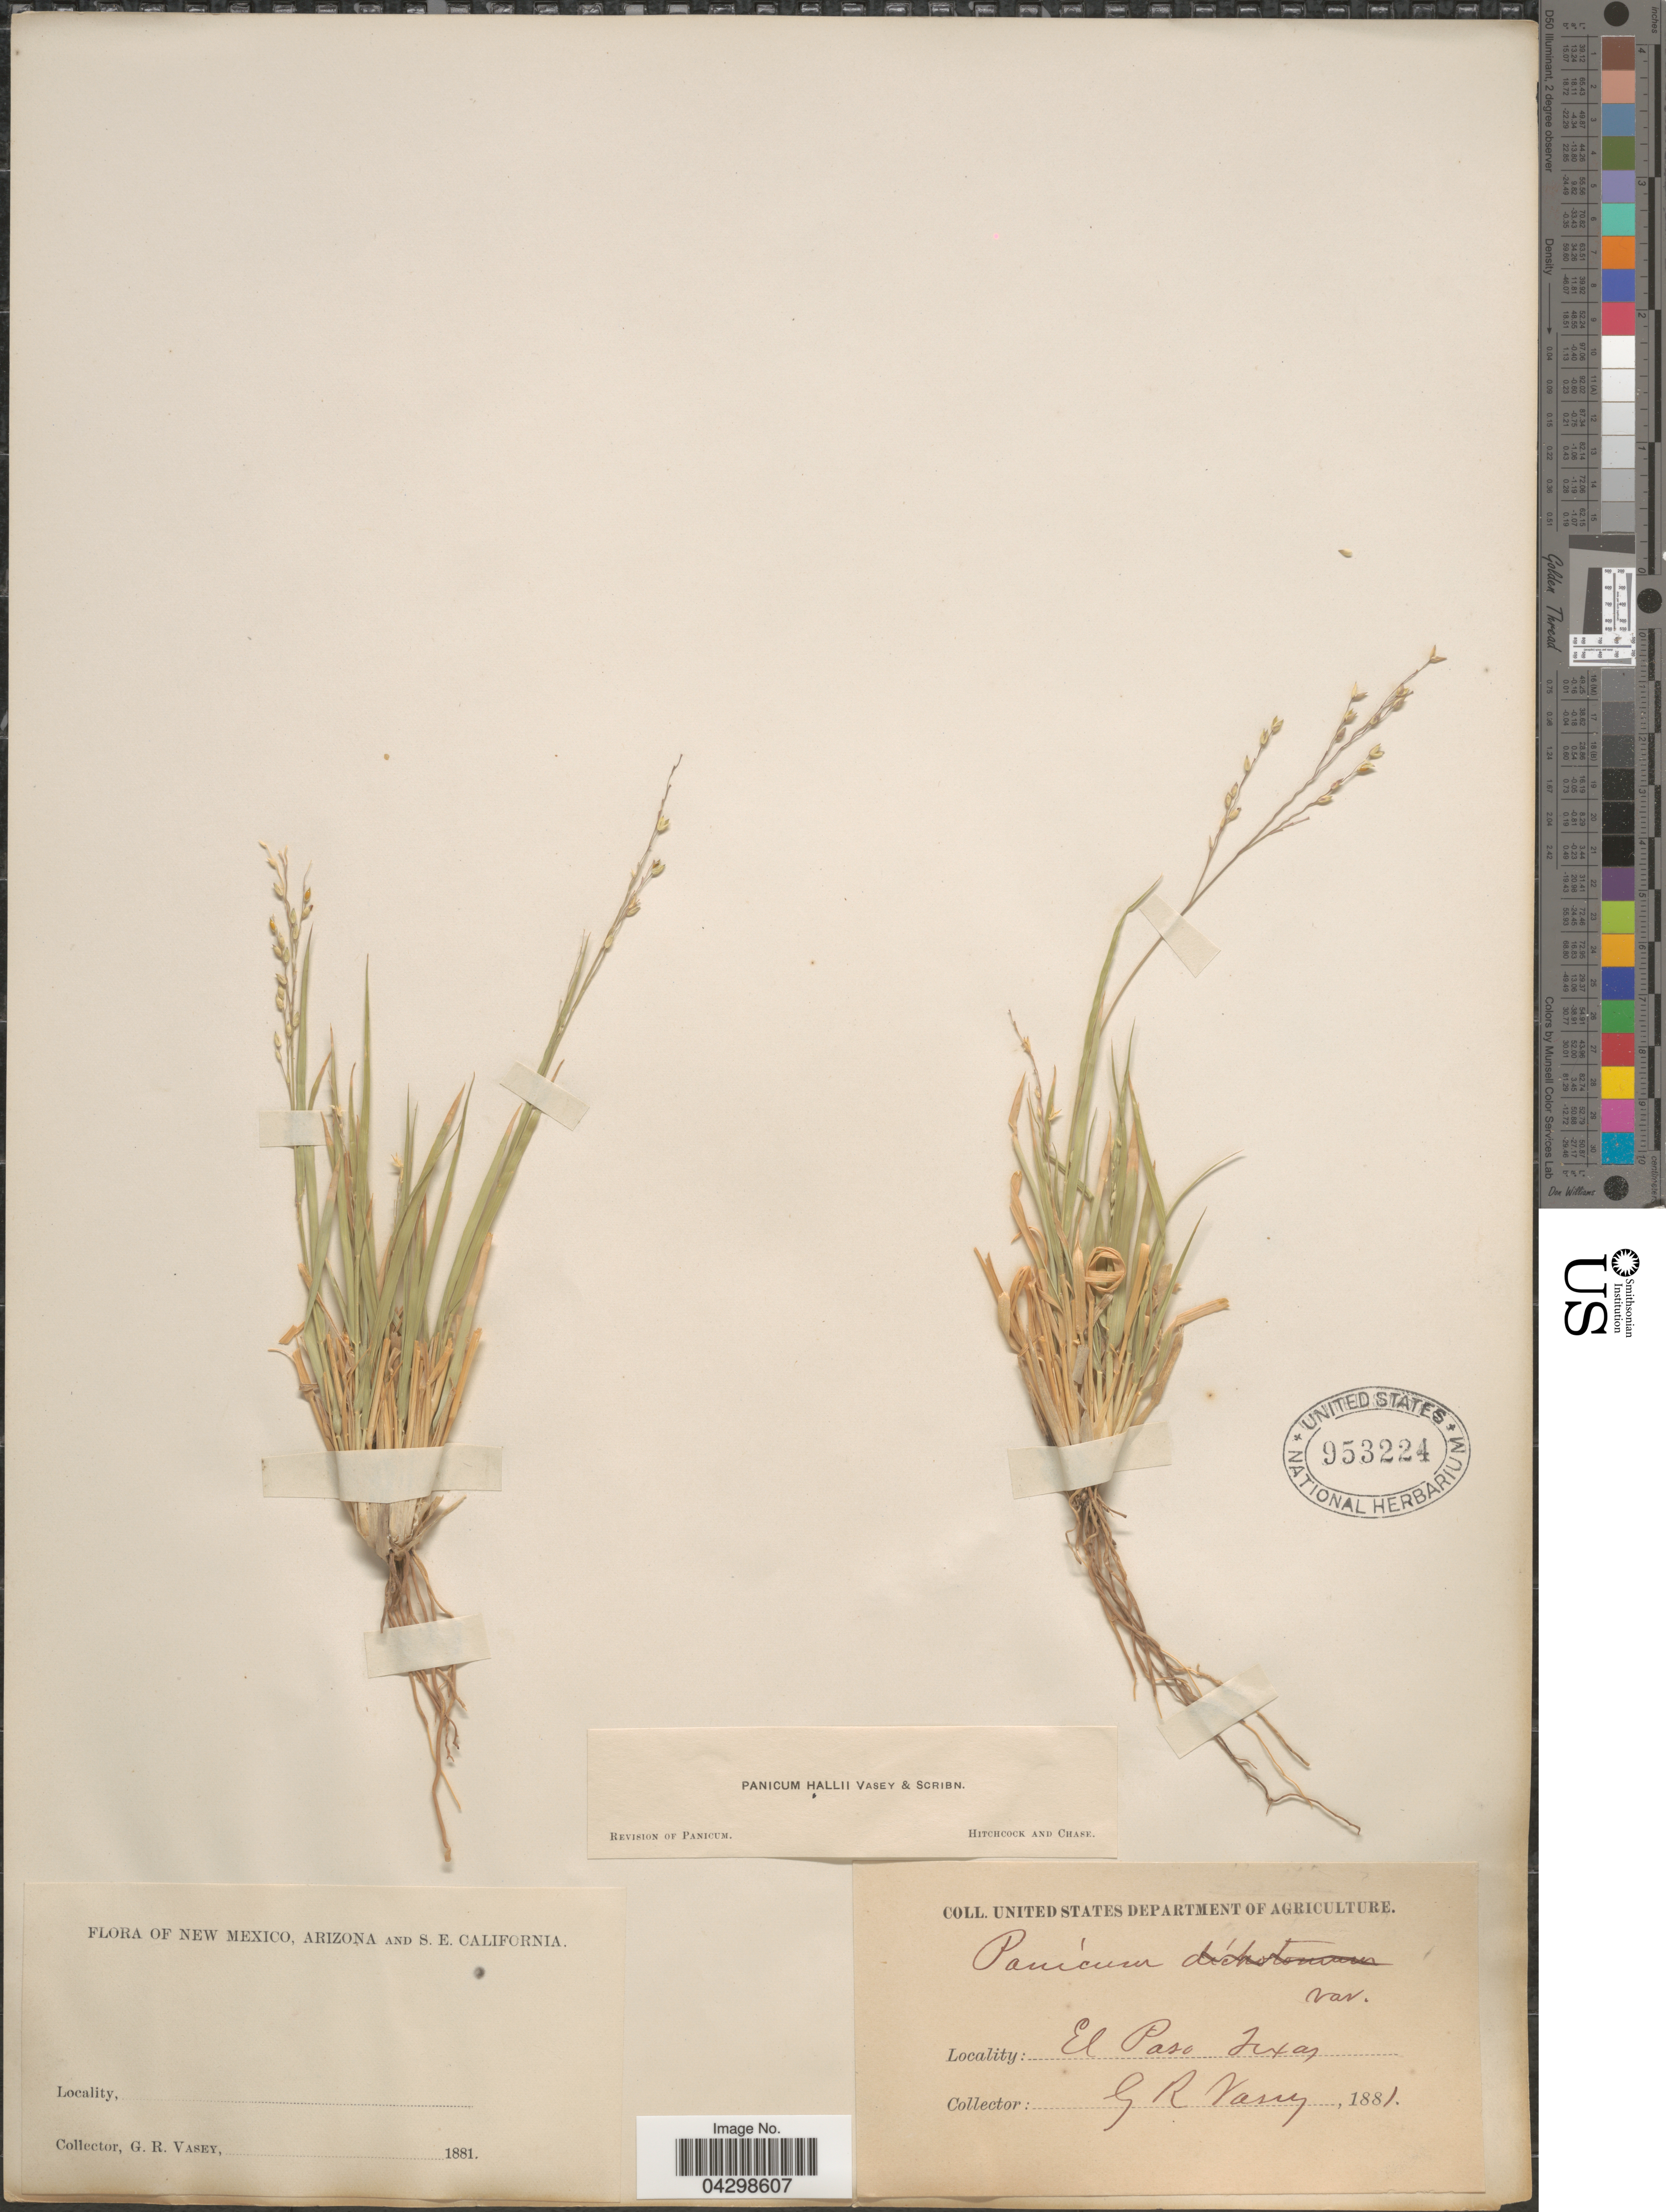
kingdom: Plantae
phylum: Tracheophyta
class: Liliopsida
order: Poales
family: Poaceae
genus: Panicum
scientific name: Panicum hallii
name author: Vasey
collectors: G. R. Vasey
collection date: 1881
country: United States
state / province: Texas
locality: New Mexico, Arizona And S. E. California. El Paso.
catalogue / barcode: US 953224